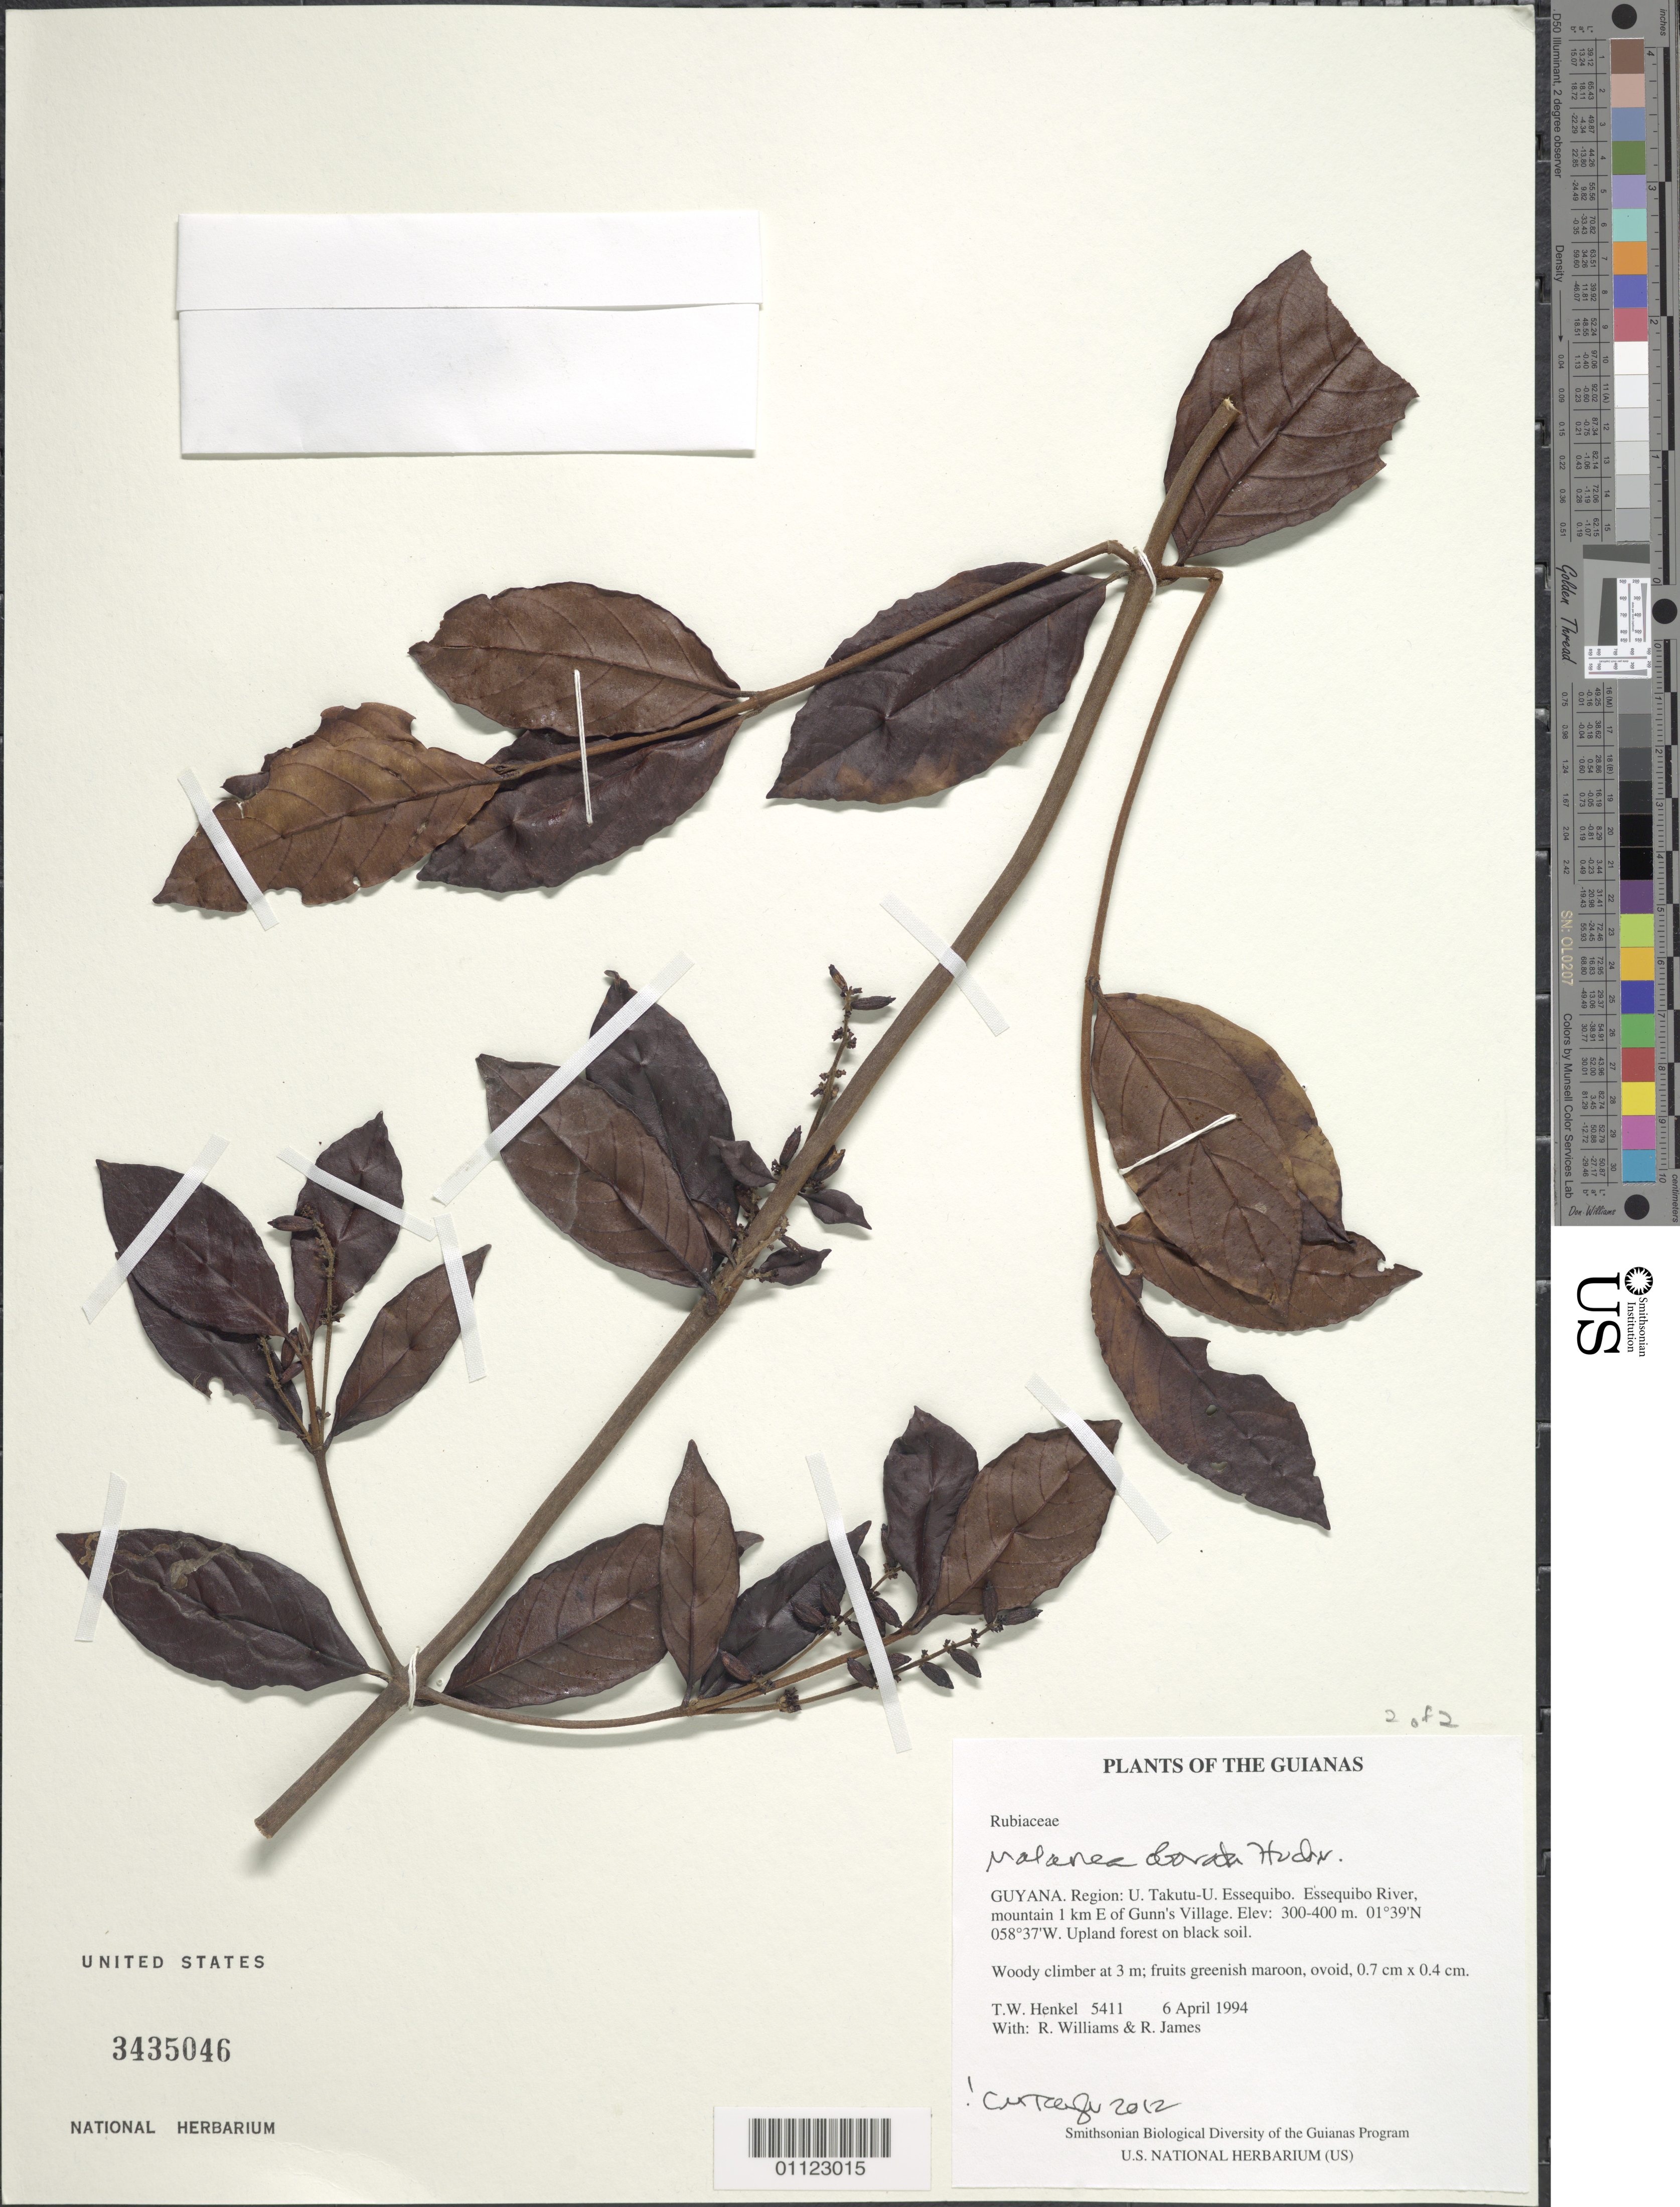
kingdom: Plantae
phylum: Tracheophyta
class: Magnoliopsida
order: Gentianales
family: Rubiaceae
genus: Malanea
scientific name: Malanea obovata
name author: Hochr.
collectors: T. Henkel, R. Williams & R. James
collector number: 5411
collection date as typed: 6 April 1994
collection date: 1994-04-06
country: Guyana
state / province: U. Takutu-U. Essequibo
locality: Essequibo River, mountain 1 km E of Gunn's Village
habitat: Upland forest on black soil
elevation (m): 300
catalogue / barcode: US 3435046